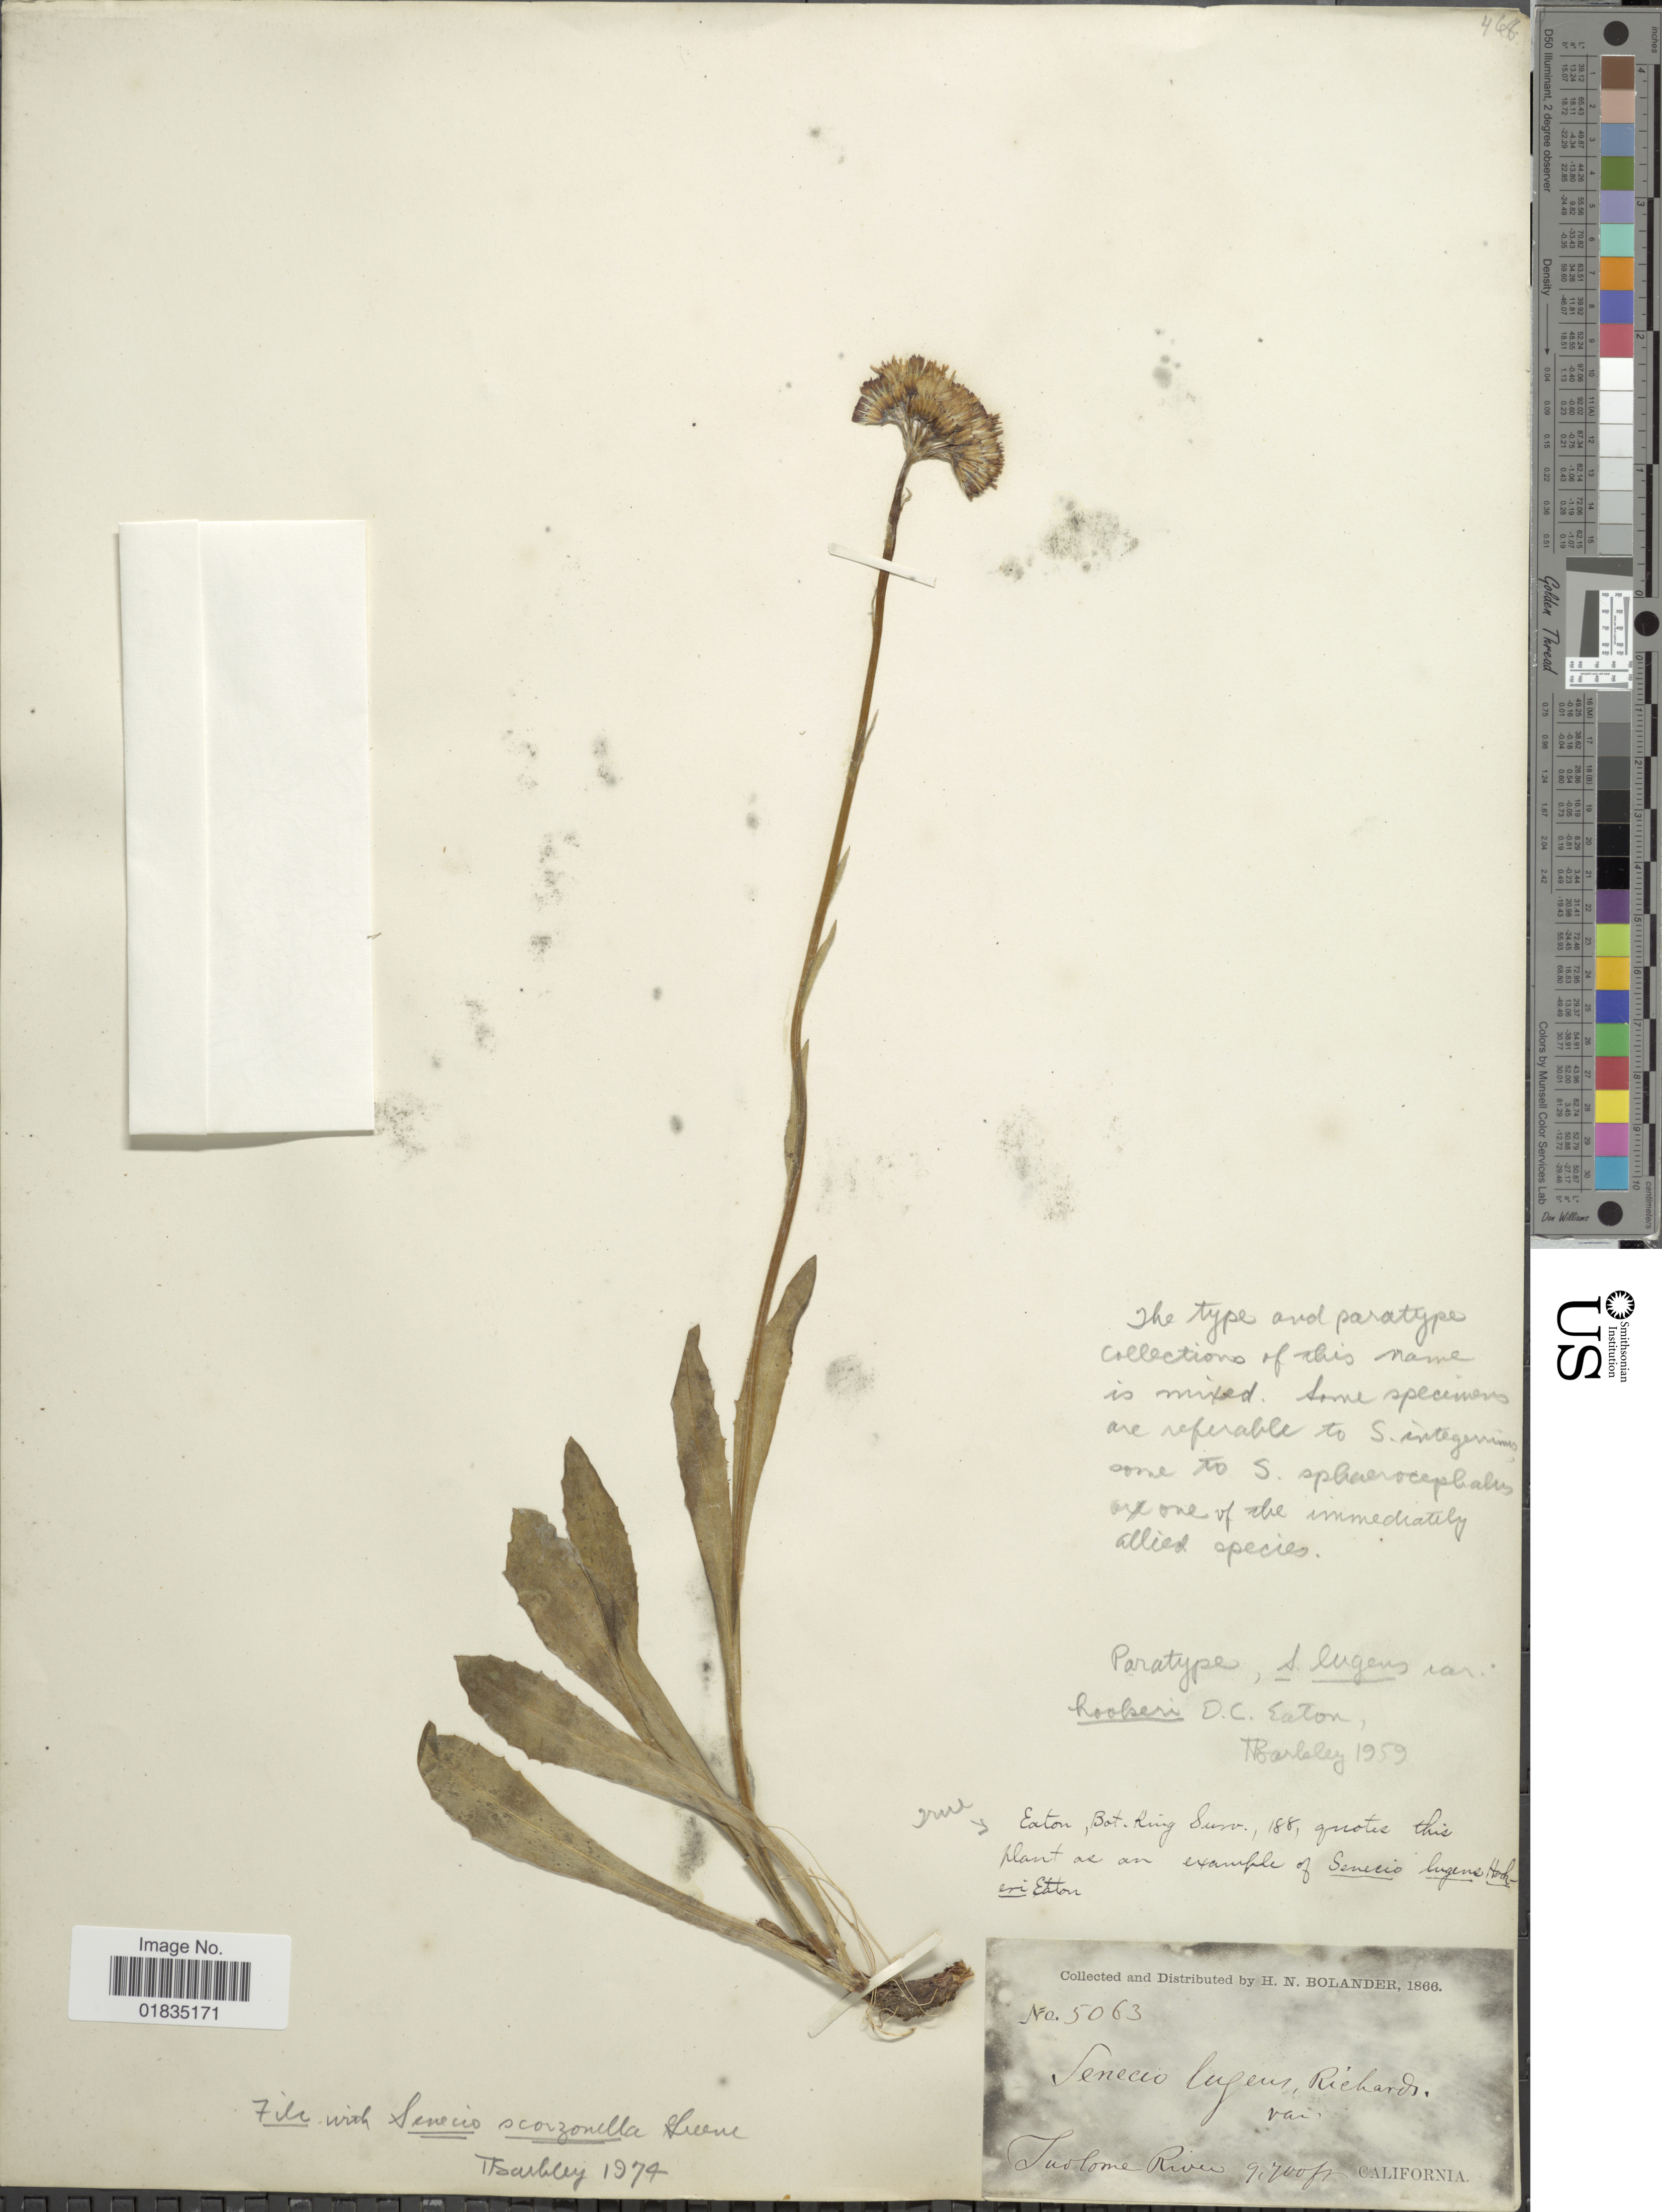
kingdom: Plantae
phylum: Tracheophyta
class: Magnoliopsida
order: Asterales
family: Asteraceae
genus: Senecio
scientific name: Senecio scorzonella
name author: Greene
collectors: H. Bolander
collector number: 5063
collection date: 1866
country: United States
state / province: California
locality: Tuolome River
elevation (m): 2957